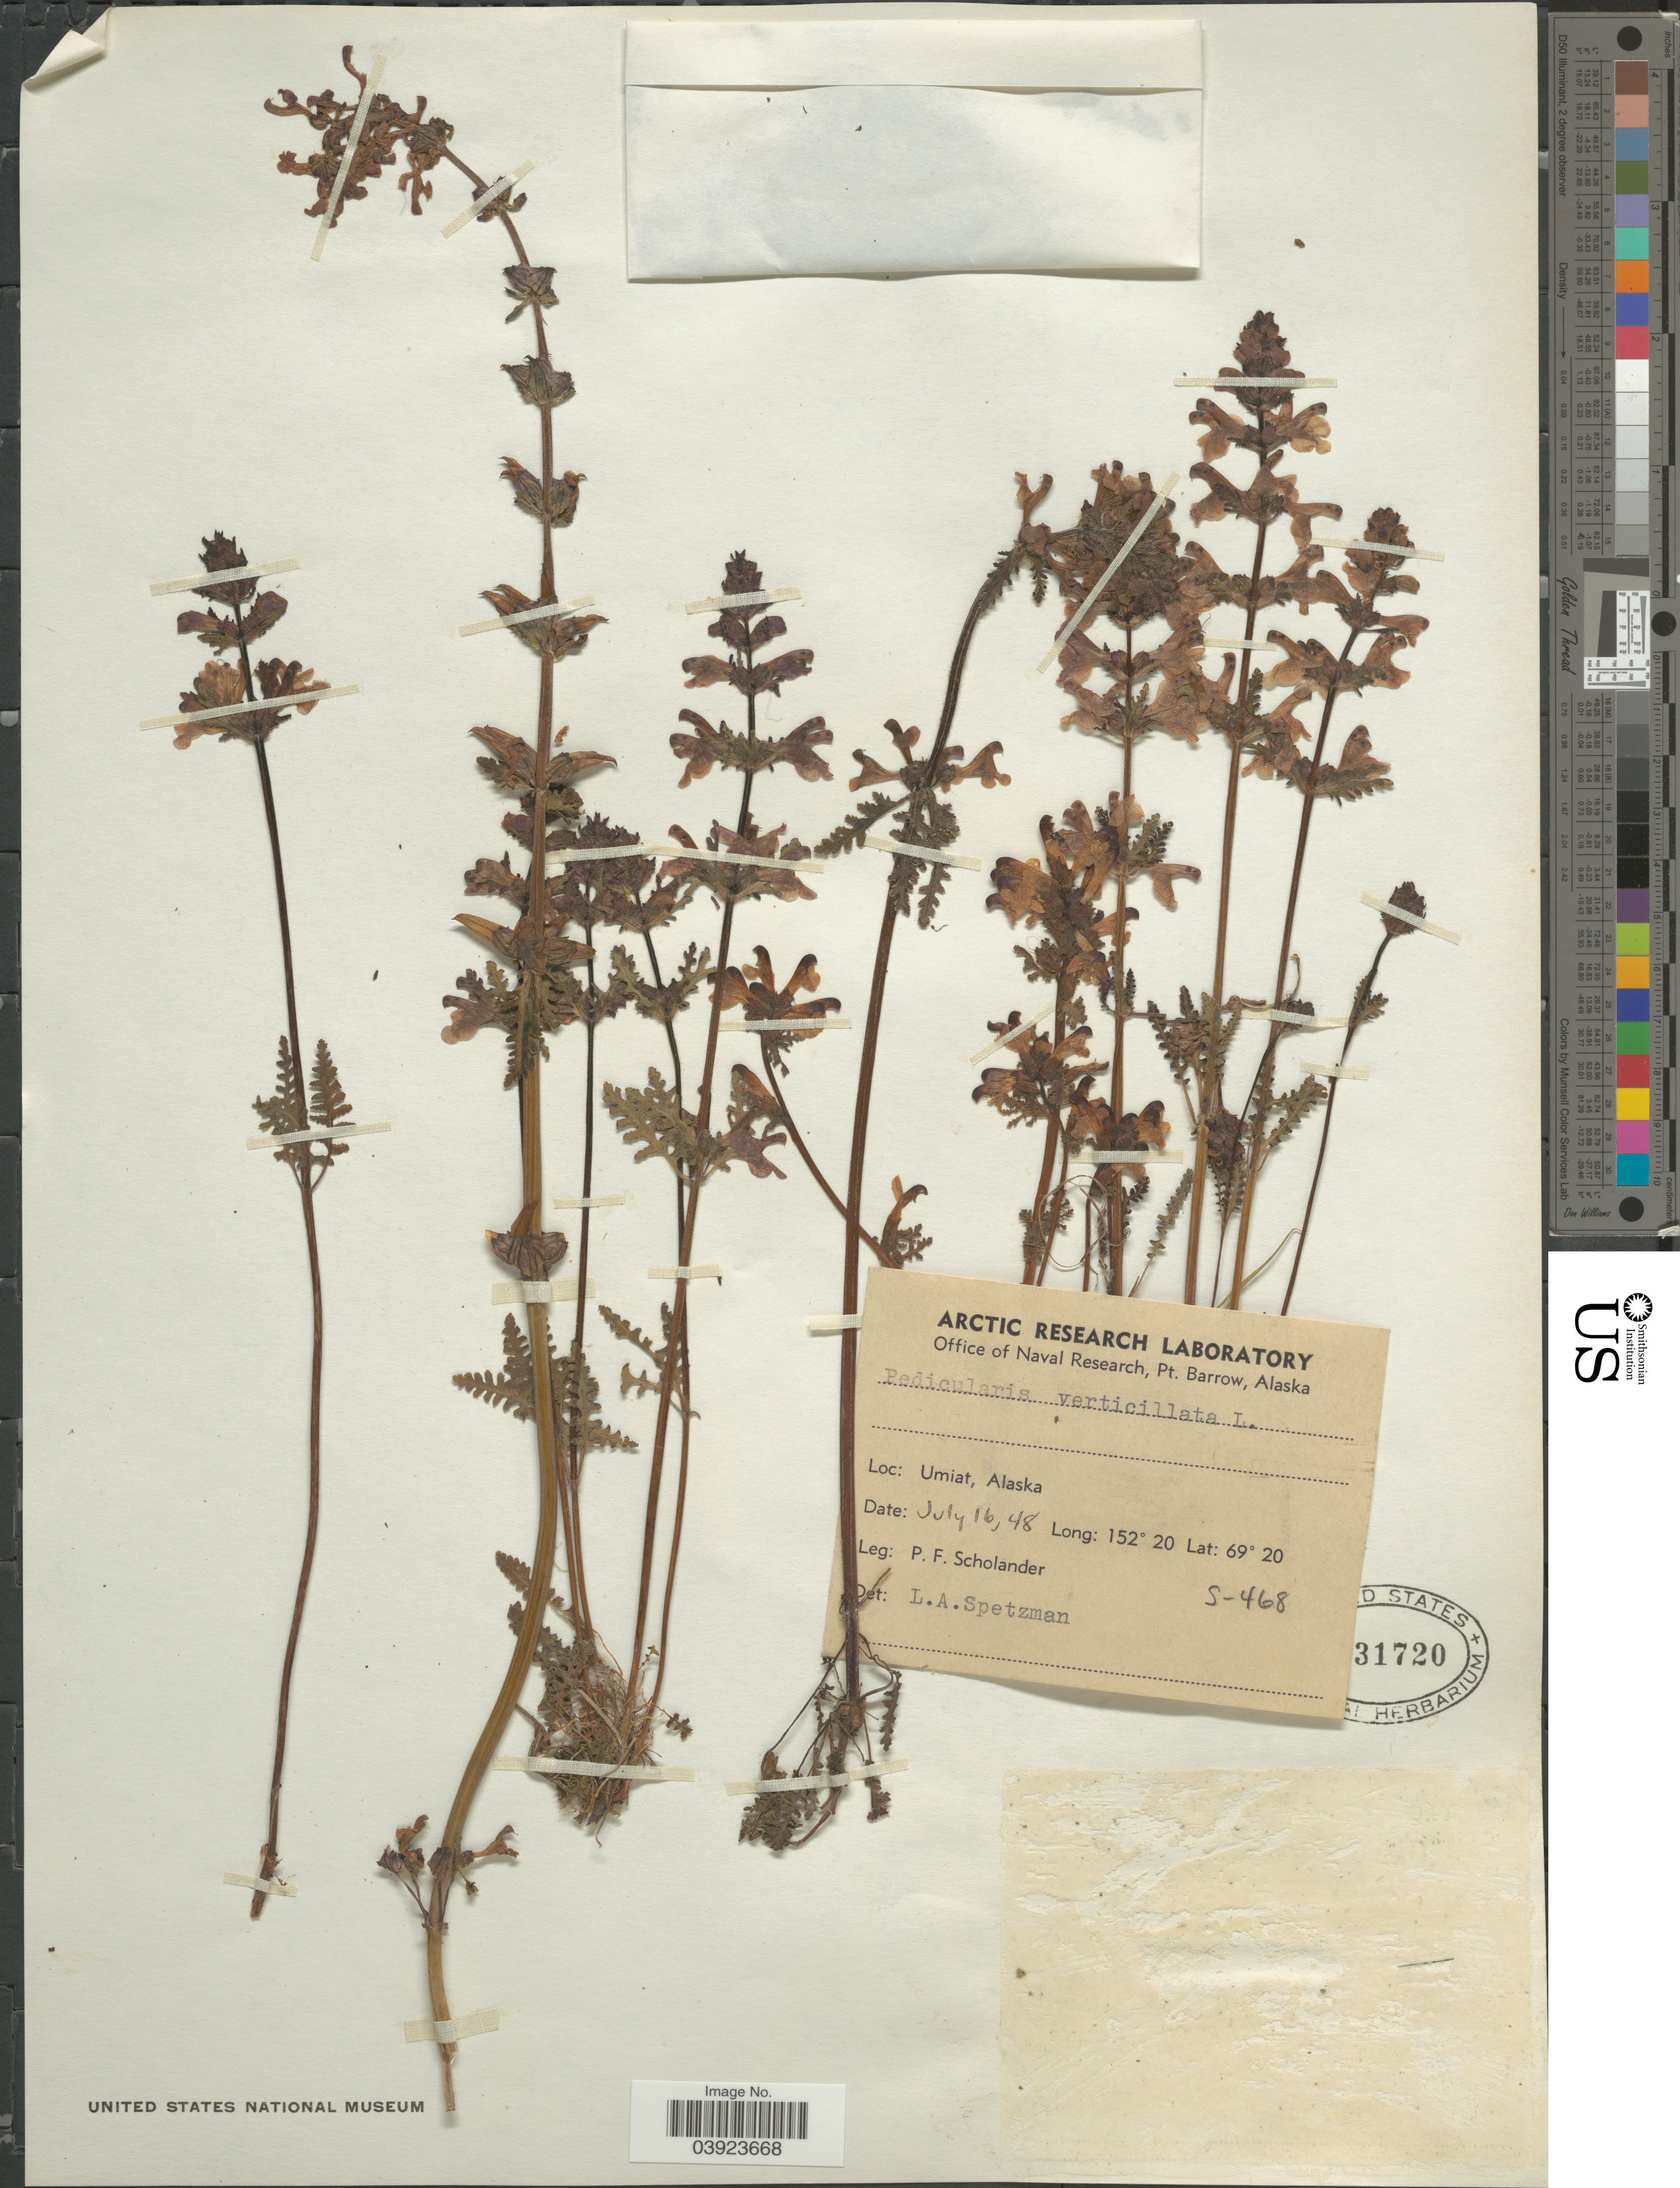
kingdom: Plantae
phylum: Tracheophyta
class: Magnoliopsida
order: Lamiales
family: Orobanchaceae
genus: Pedicularis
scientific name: Pedicularis verticillata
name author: L.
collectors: P. Scholander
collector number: S-468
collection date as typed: Transcribed d/m/y: 16/7/48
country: United States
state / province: Alaska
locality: Umiat.